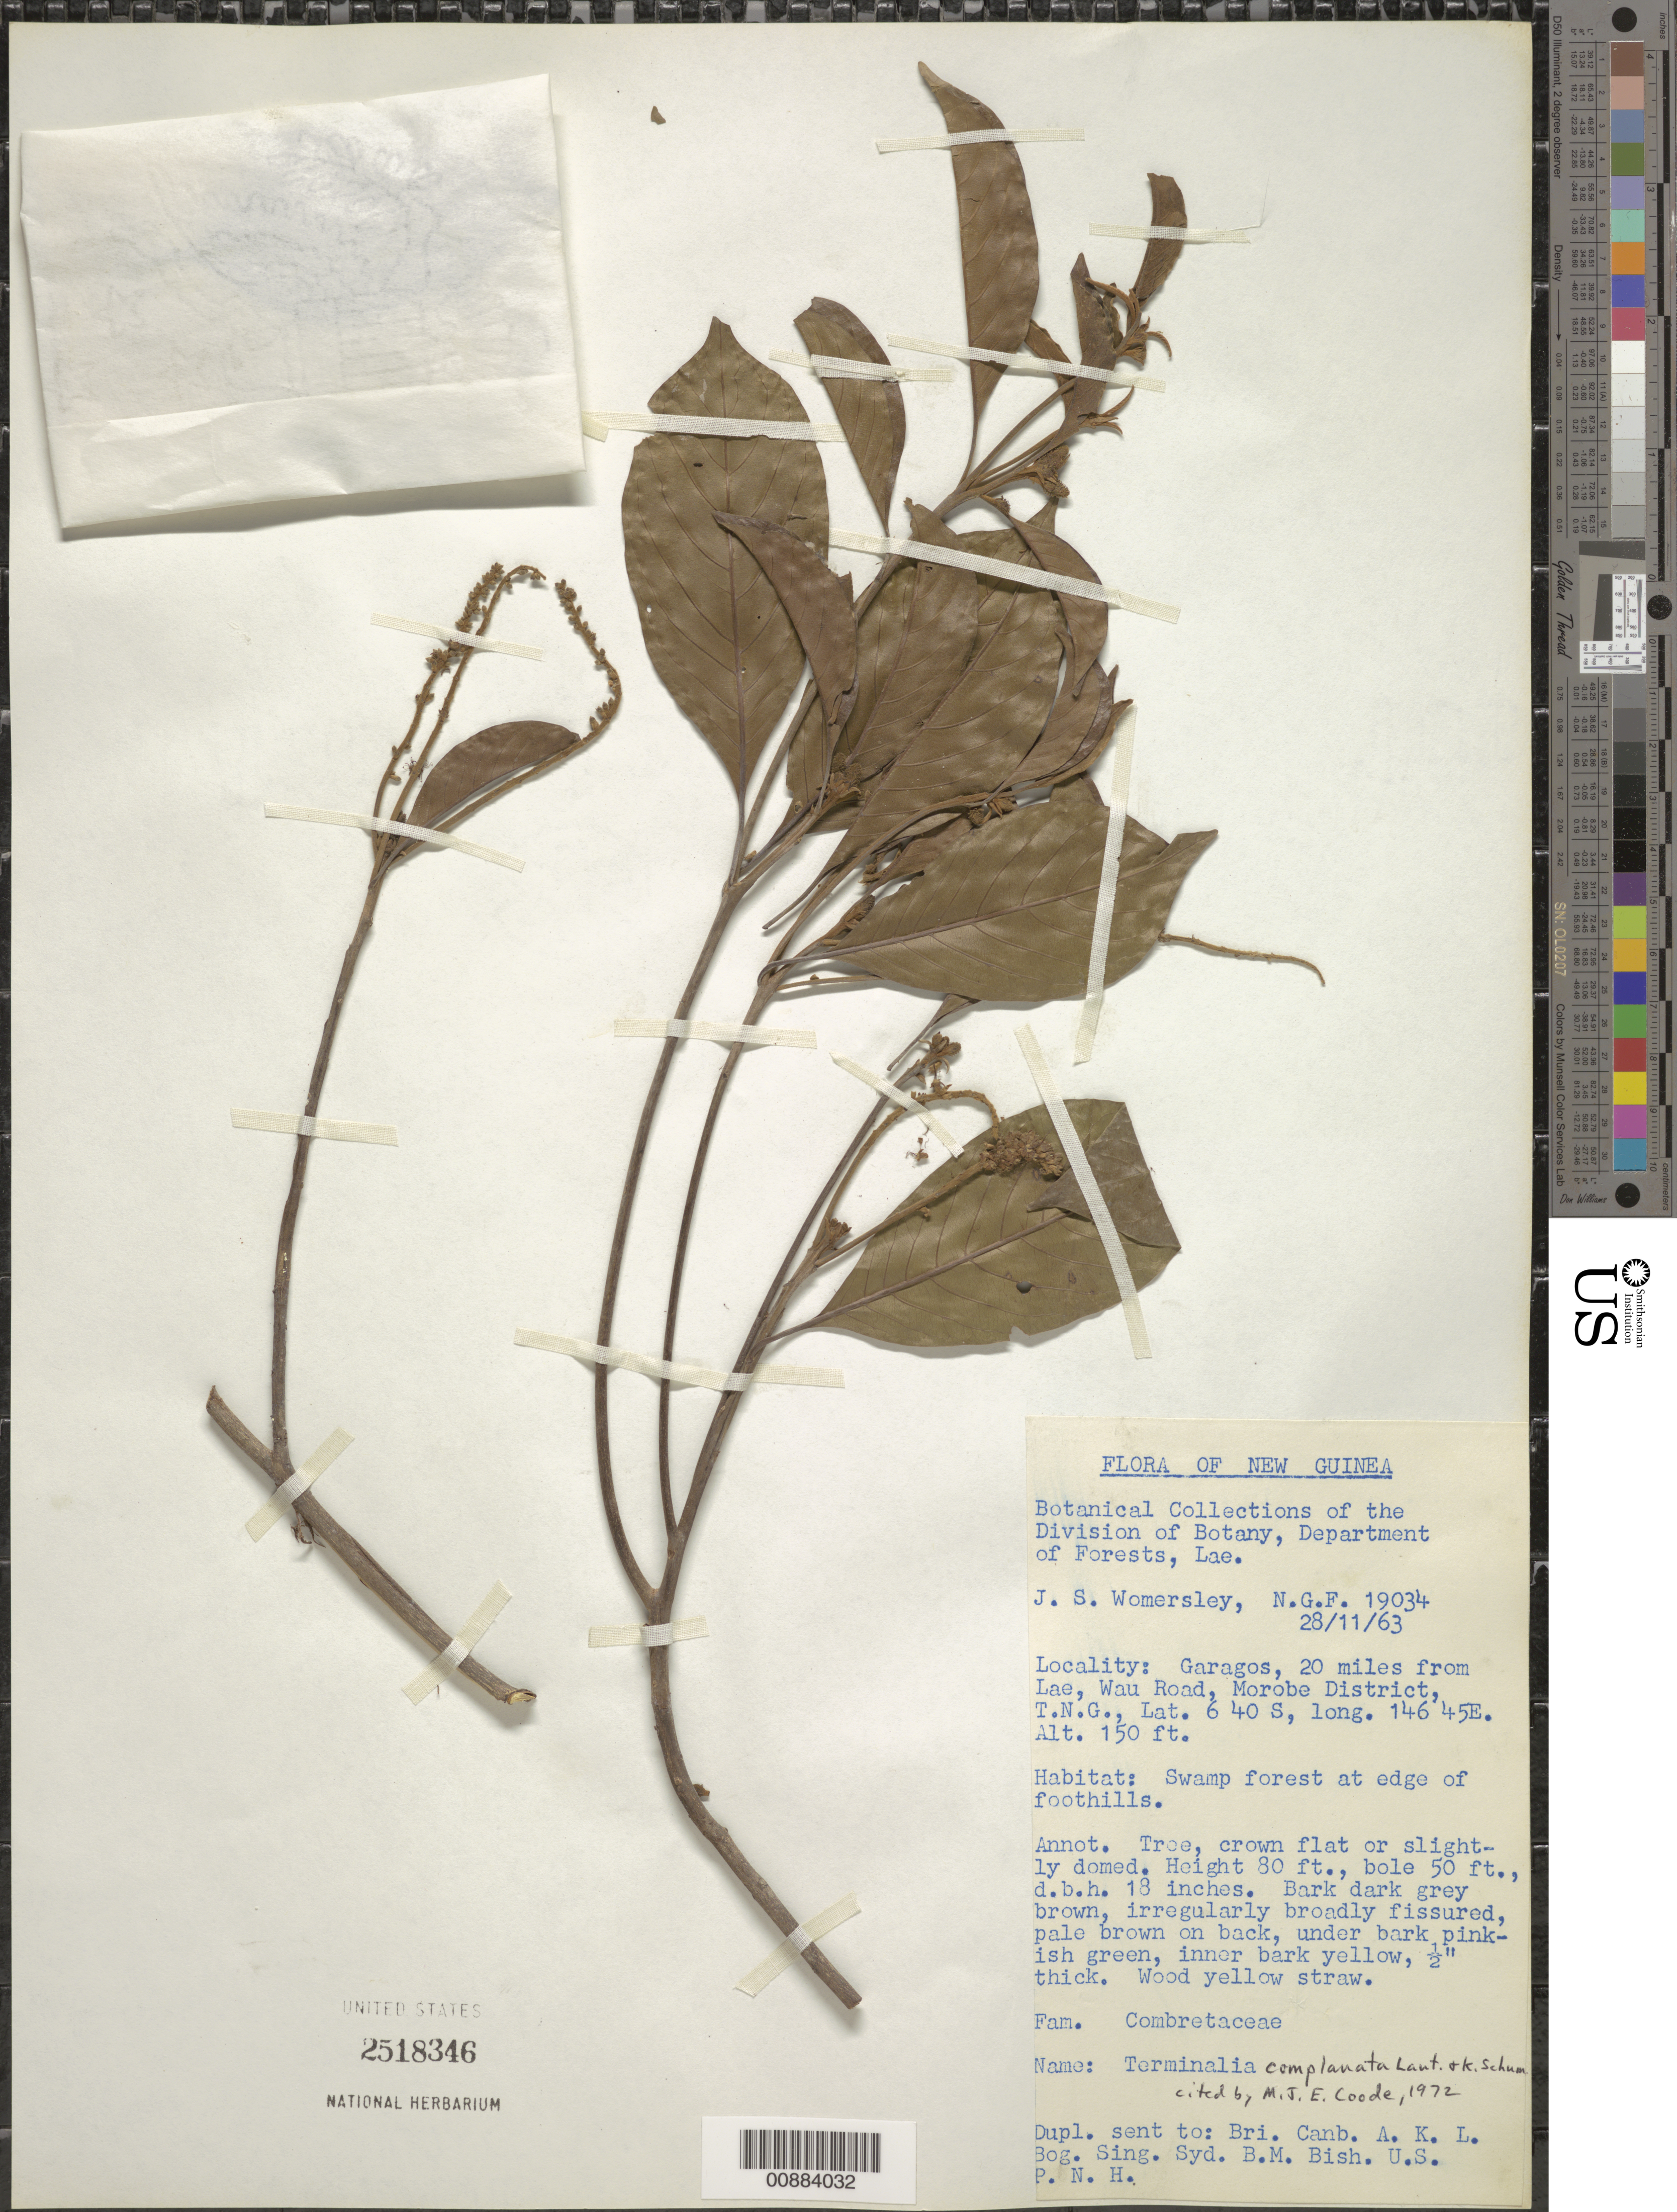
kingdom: Plantae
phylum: Tracheophyta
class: Magnoliopsida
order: Myrtales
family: Combretaceae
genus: Terminalia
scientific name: Terminalia complanata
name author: K. Schum.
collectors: J. S. Womersley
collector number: NGF 19034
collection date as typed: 28 Nov 1963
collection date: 1963-11-28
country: Papua New Guinea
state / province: Morobe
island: New Guinea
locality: Garagos, 20 mi. from Lae, Wau Road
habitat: swamp forest at edge of foothills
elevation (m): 46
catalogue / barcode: US 2518346